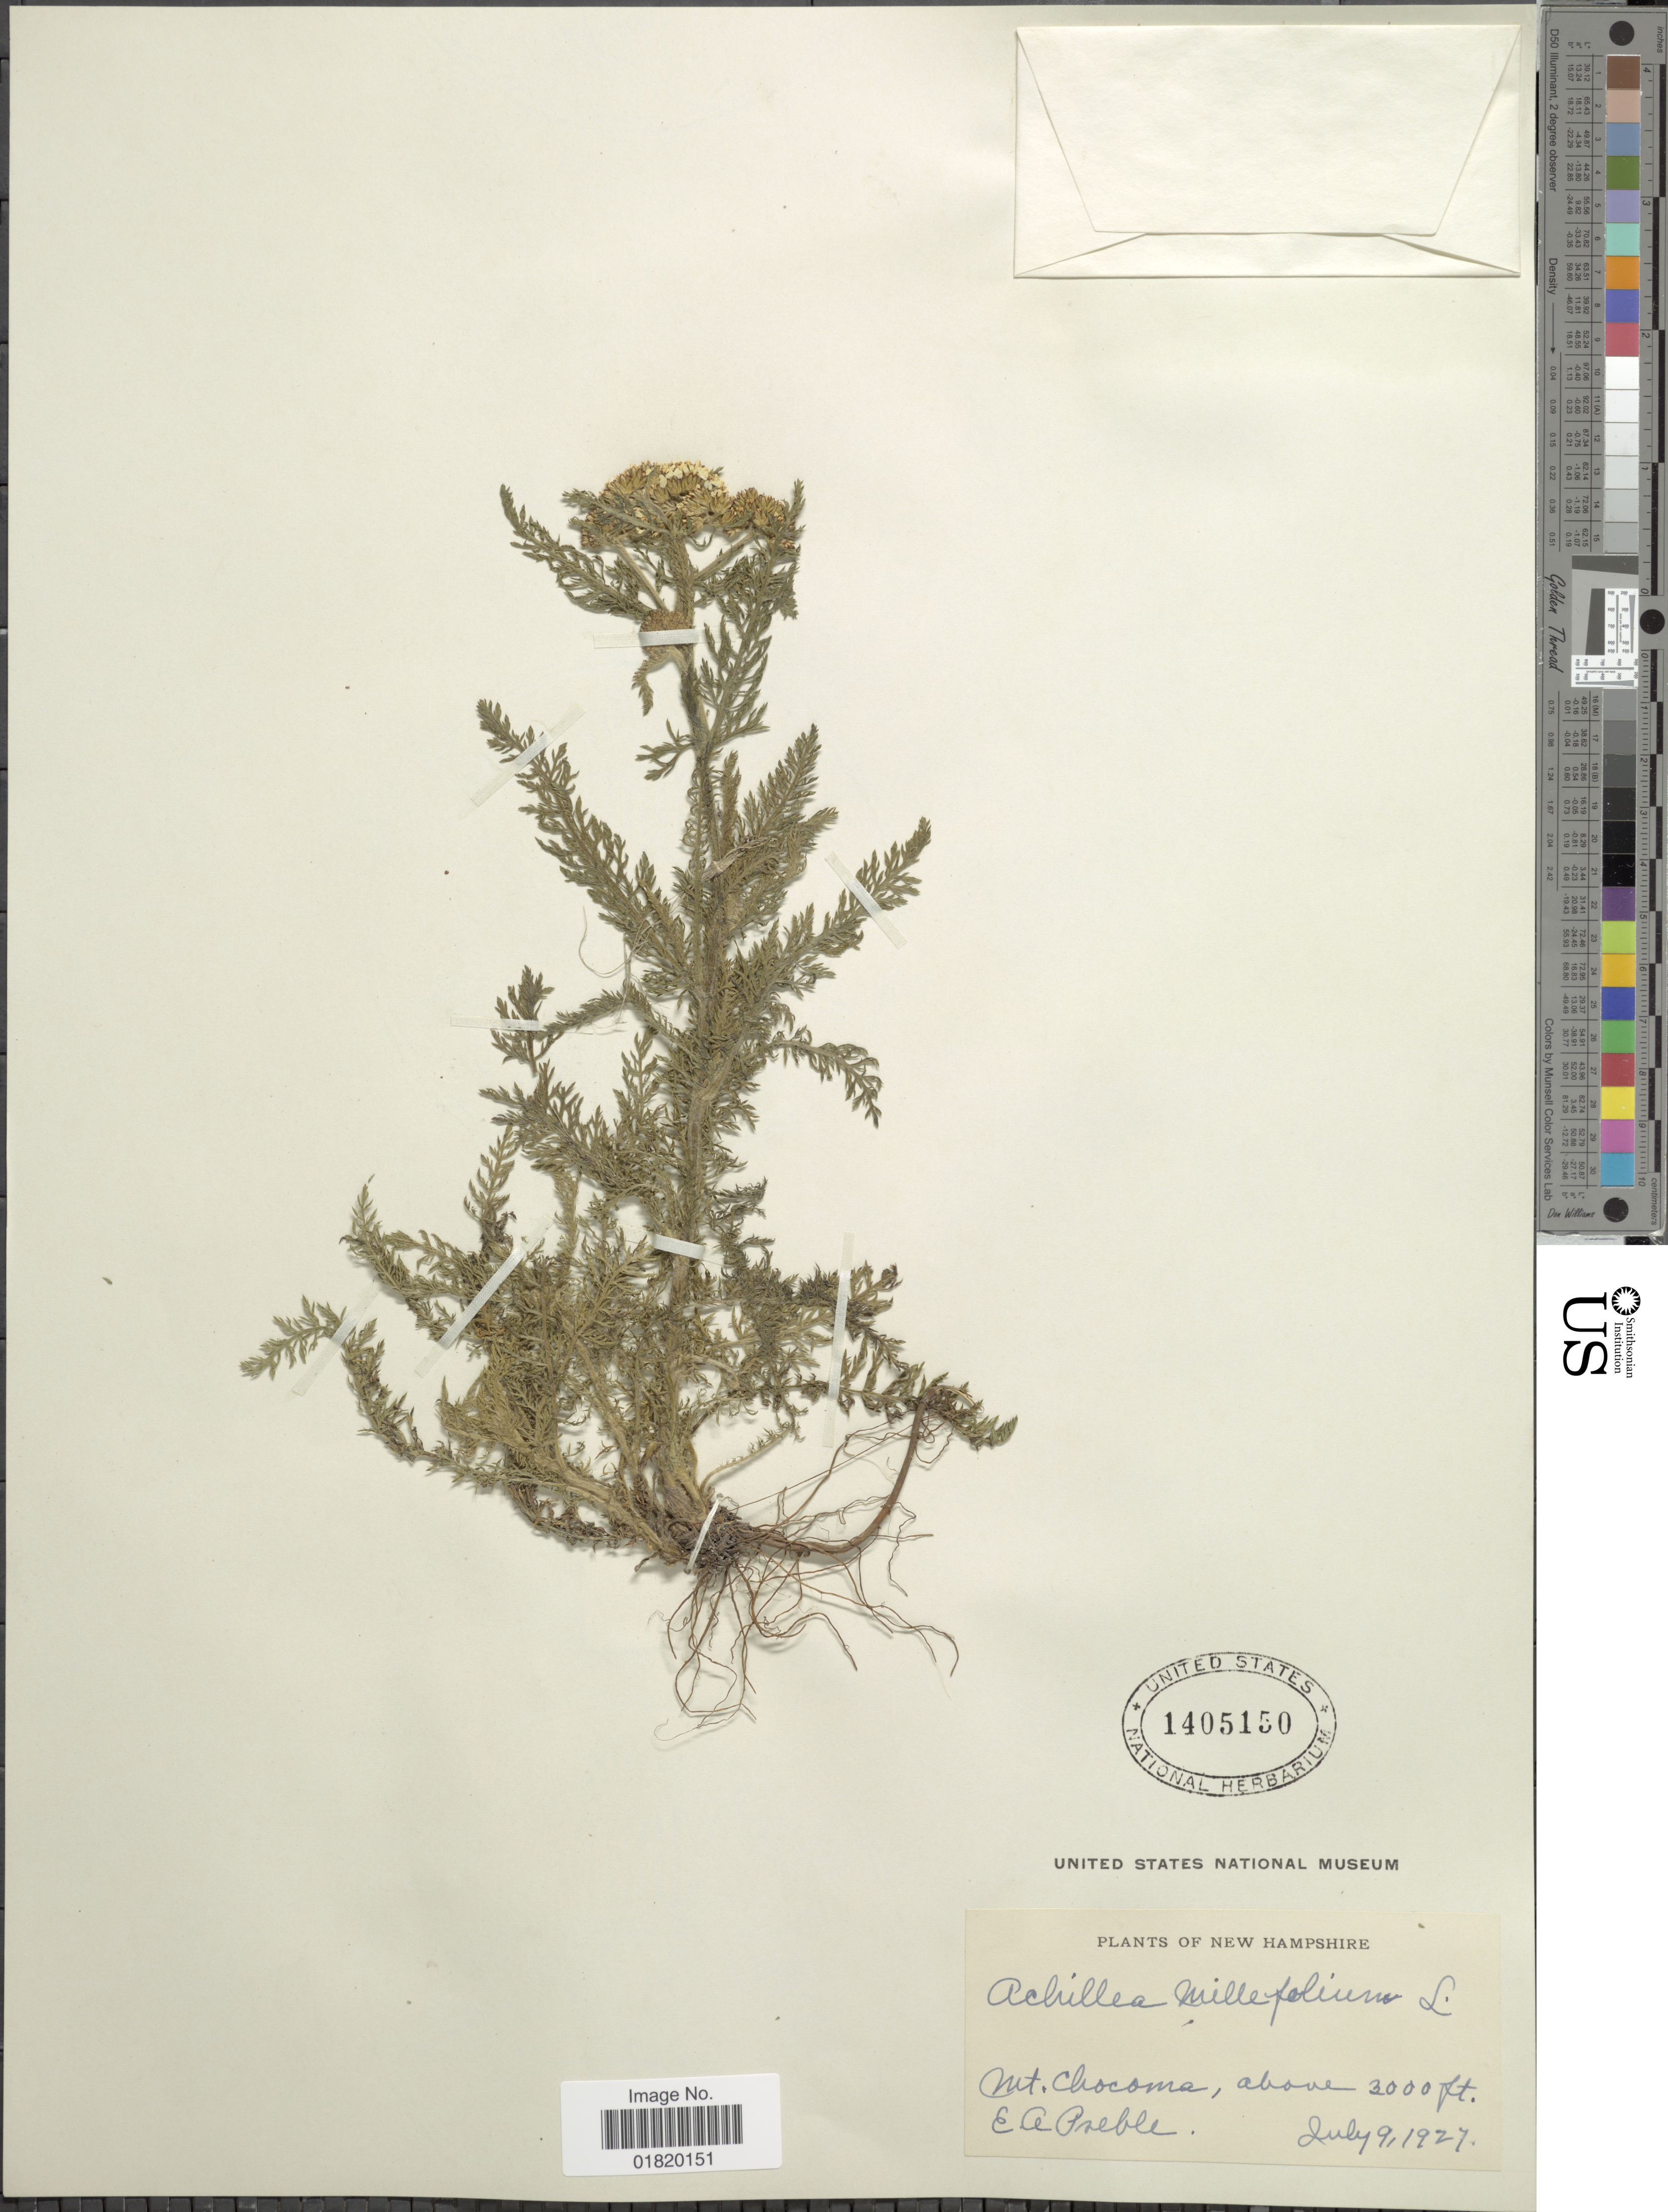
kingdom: Plantae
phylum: Tracheophyta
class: Magnoliopsida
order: Asterales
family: Asteraceae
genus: Achillea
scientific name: Achillea millefolium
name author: L.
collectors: E. Preble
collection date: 1927-07-09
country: United States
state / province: New Hampshire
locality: Mt. Chocoma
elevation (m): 914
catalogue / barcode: US 1405150